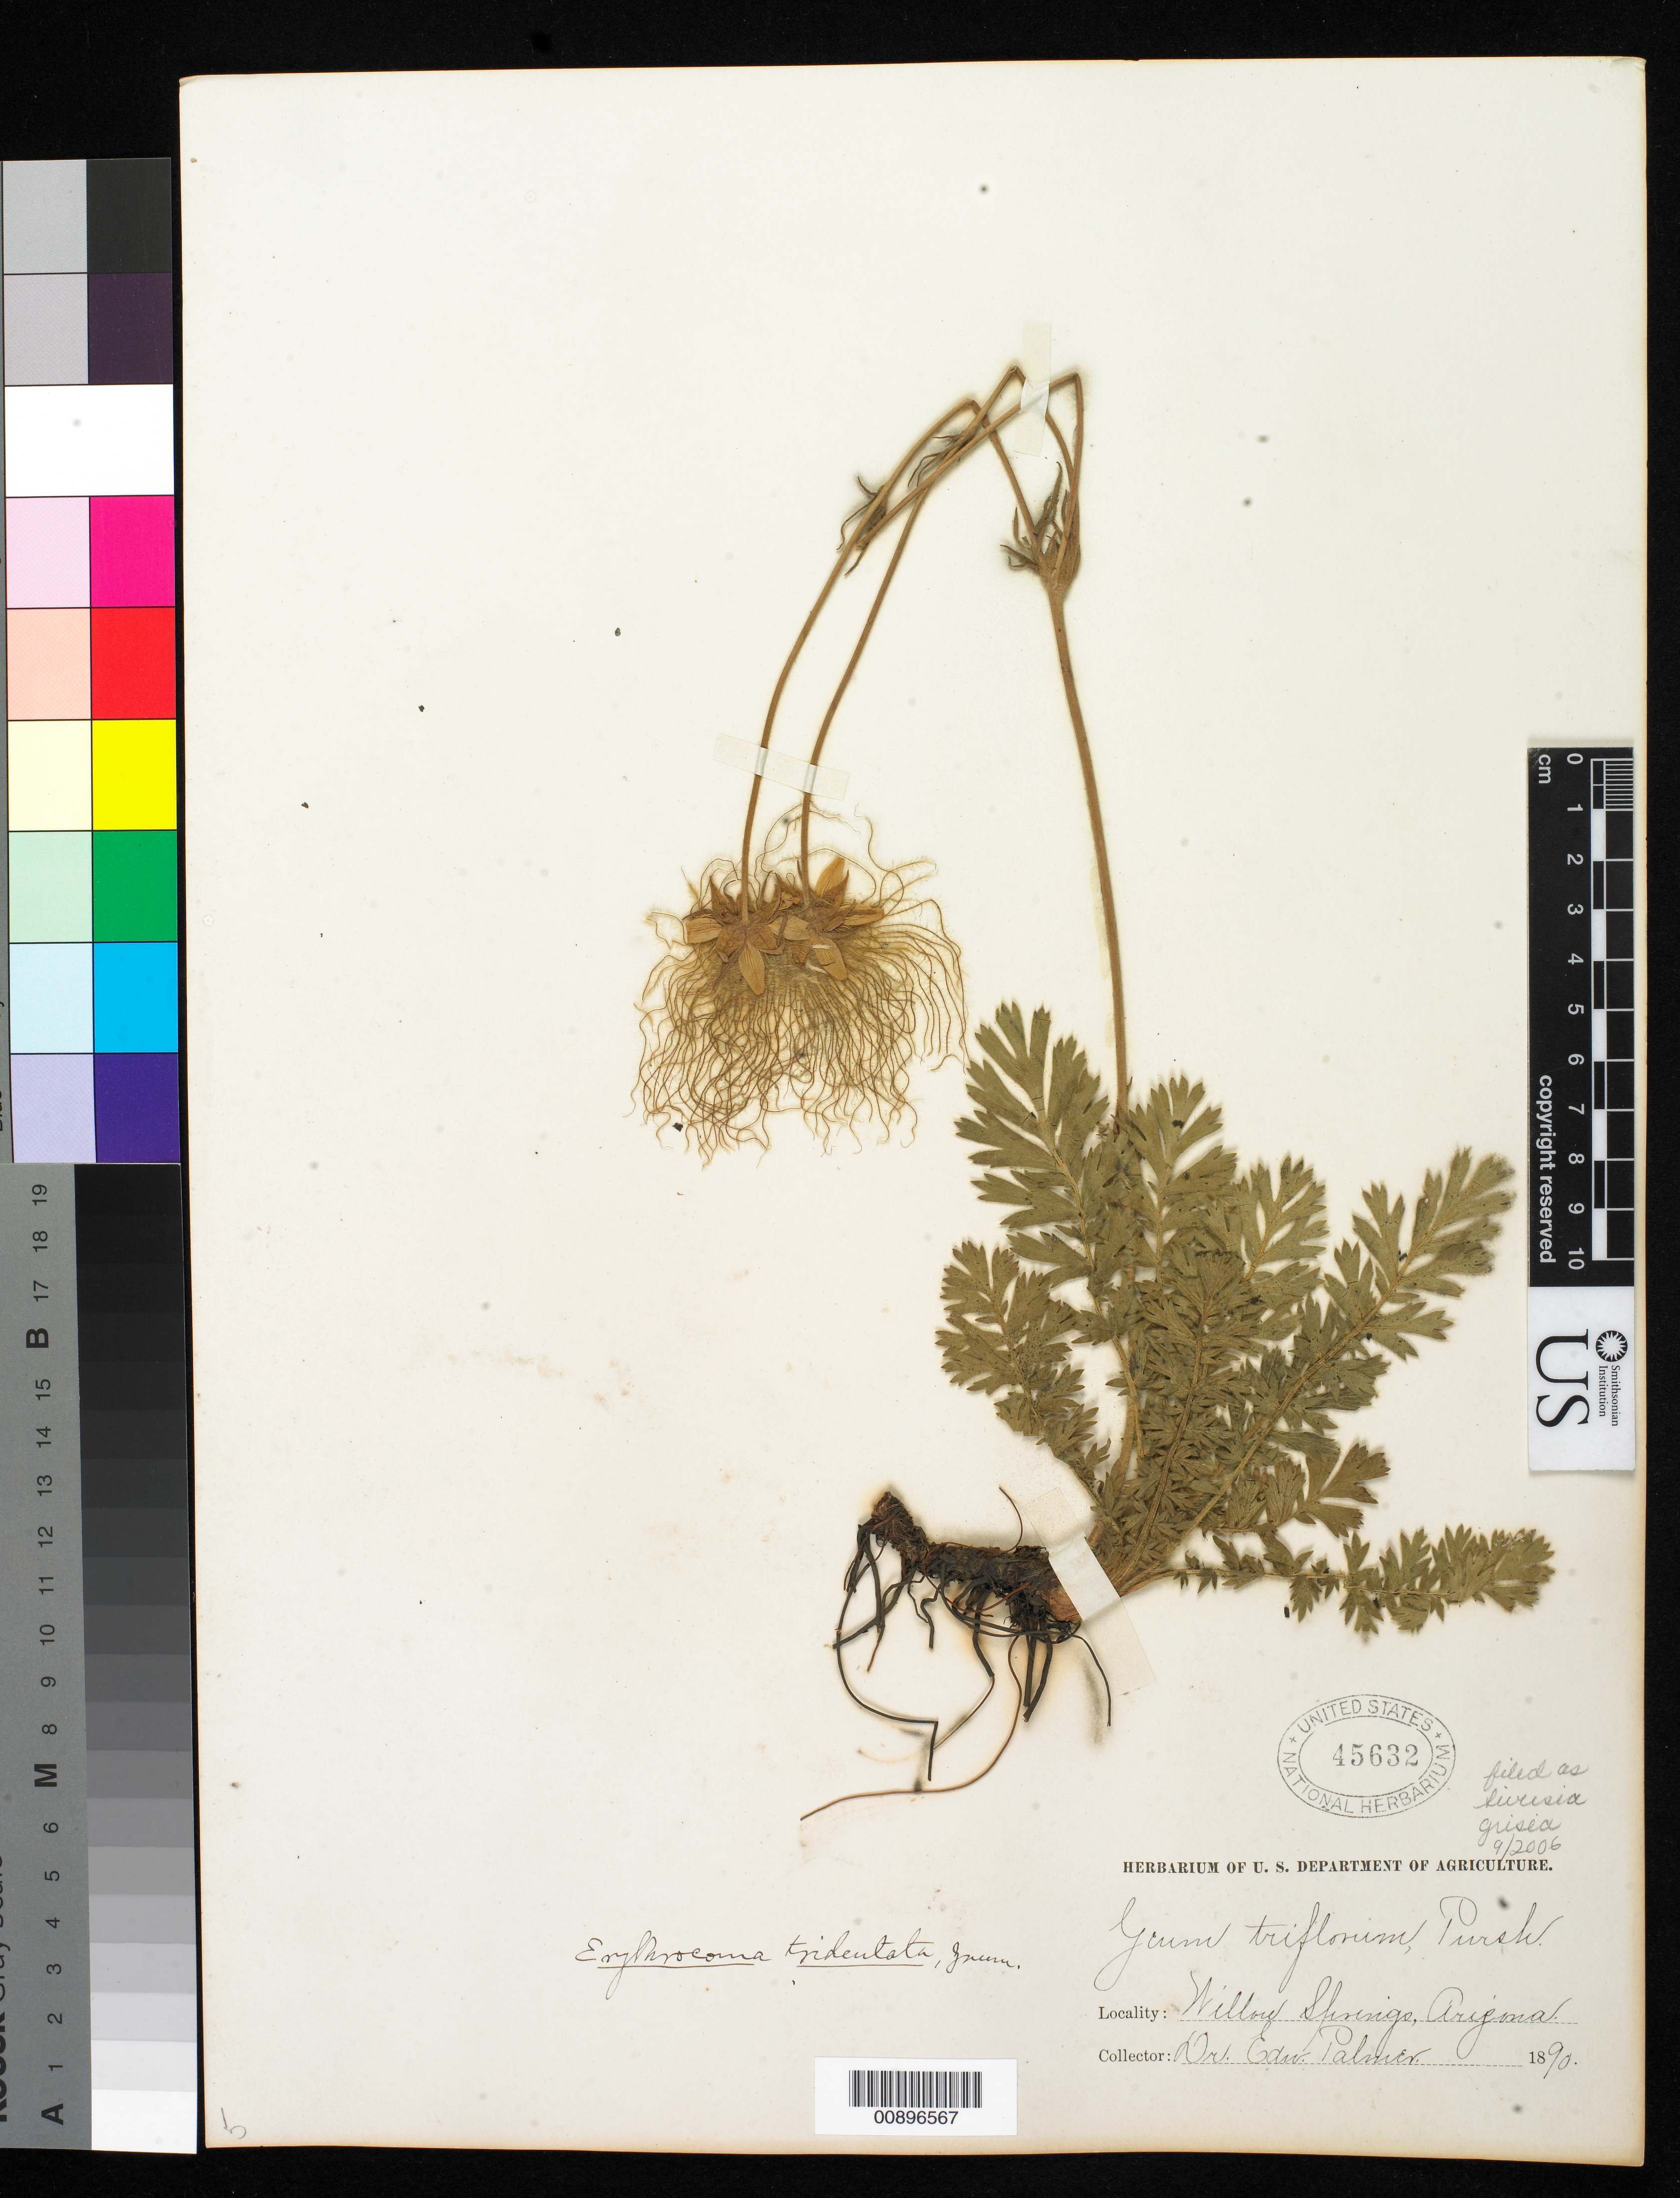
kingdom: Plantae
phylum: Tracheophyta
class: Magnoliopsida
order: Rosales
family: Rosaceae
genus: Geum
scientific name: Geum triflorum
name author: Pursh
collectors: E. Palmer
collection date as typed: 1890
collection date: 1890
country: United States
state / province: Arizona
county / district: Coconino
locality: Willow Springs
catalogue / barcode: US 45632